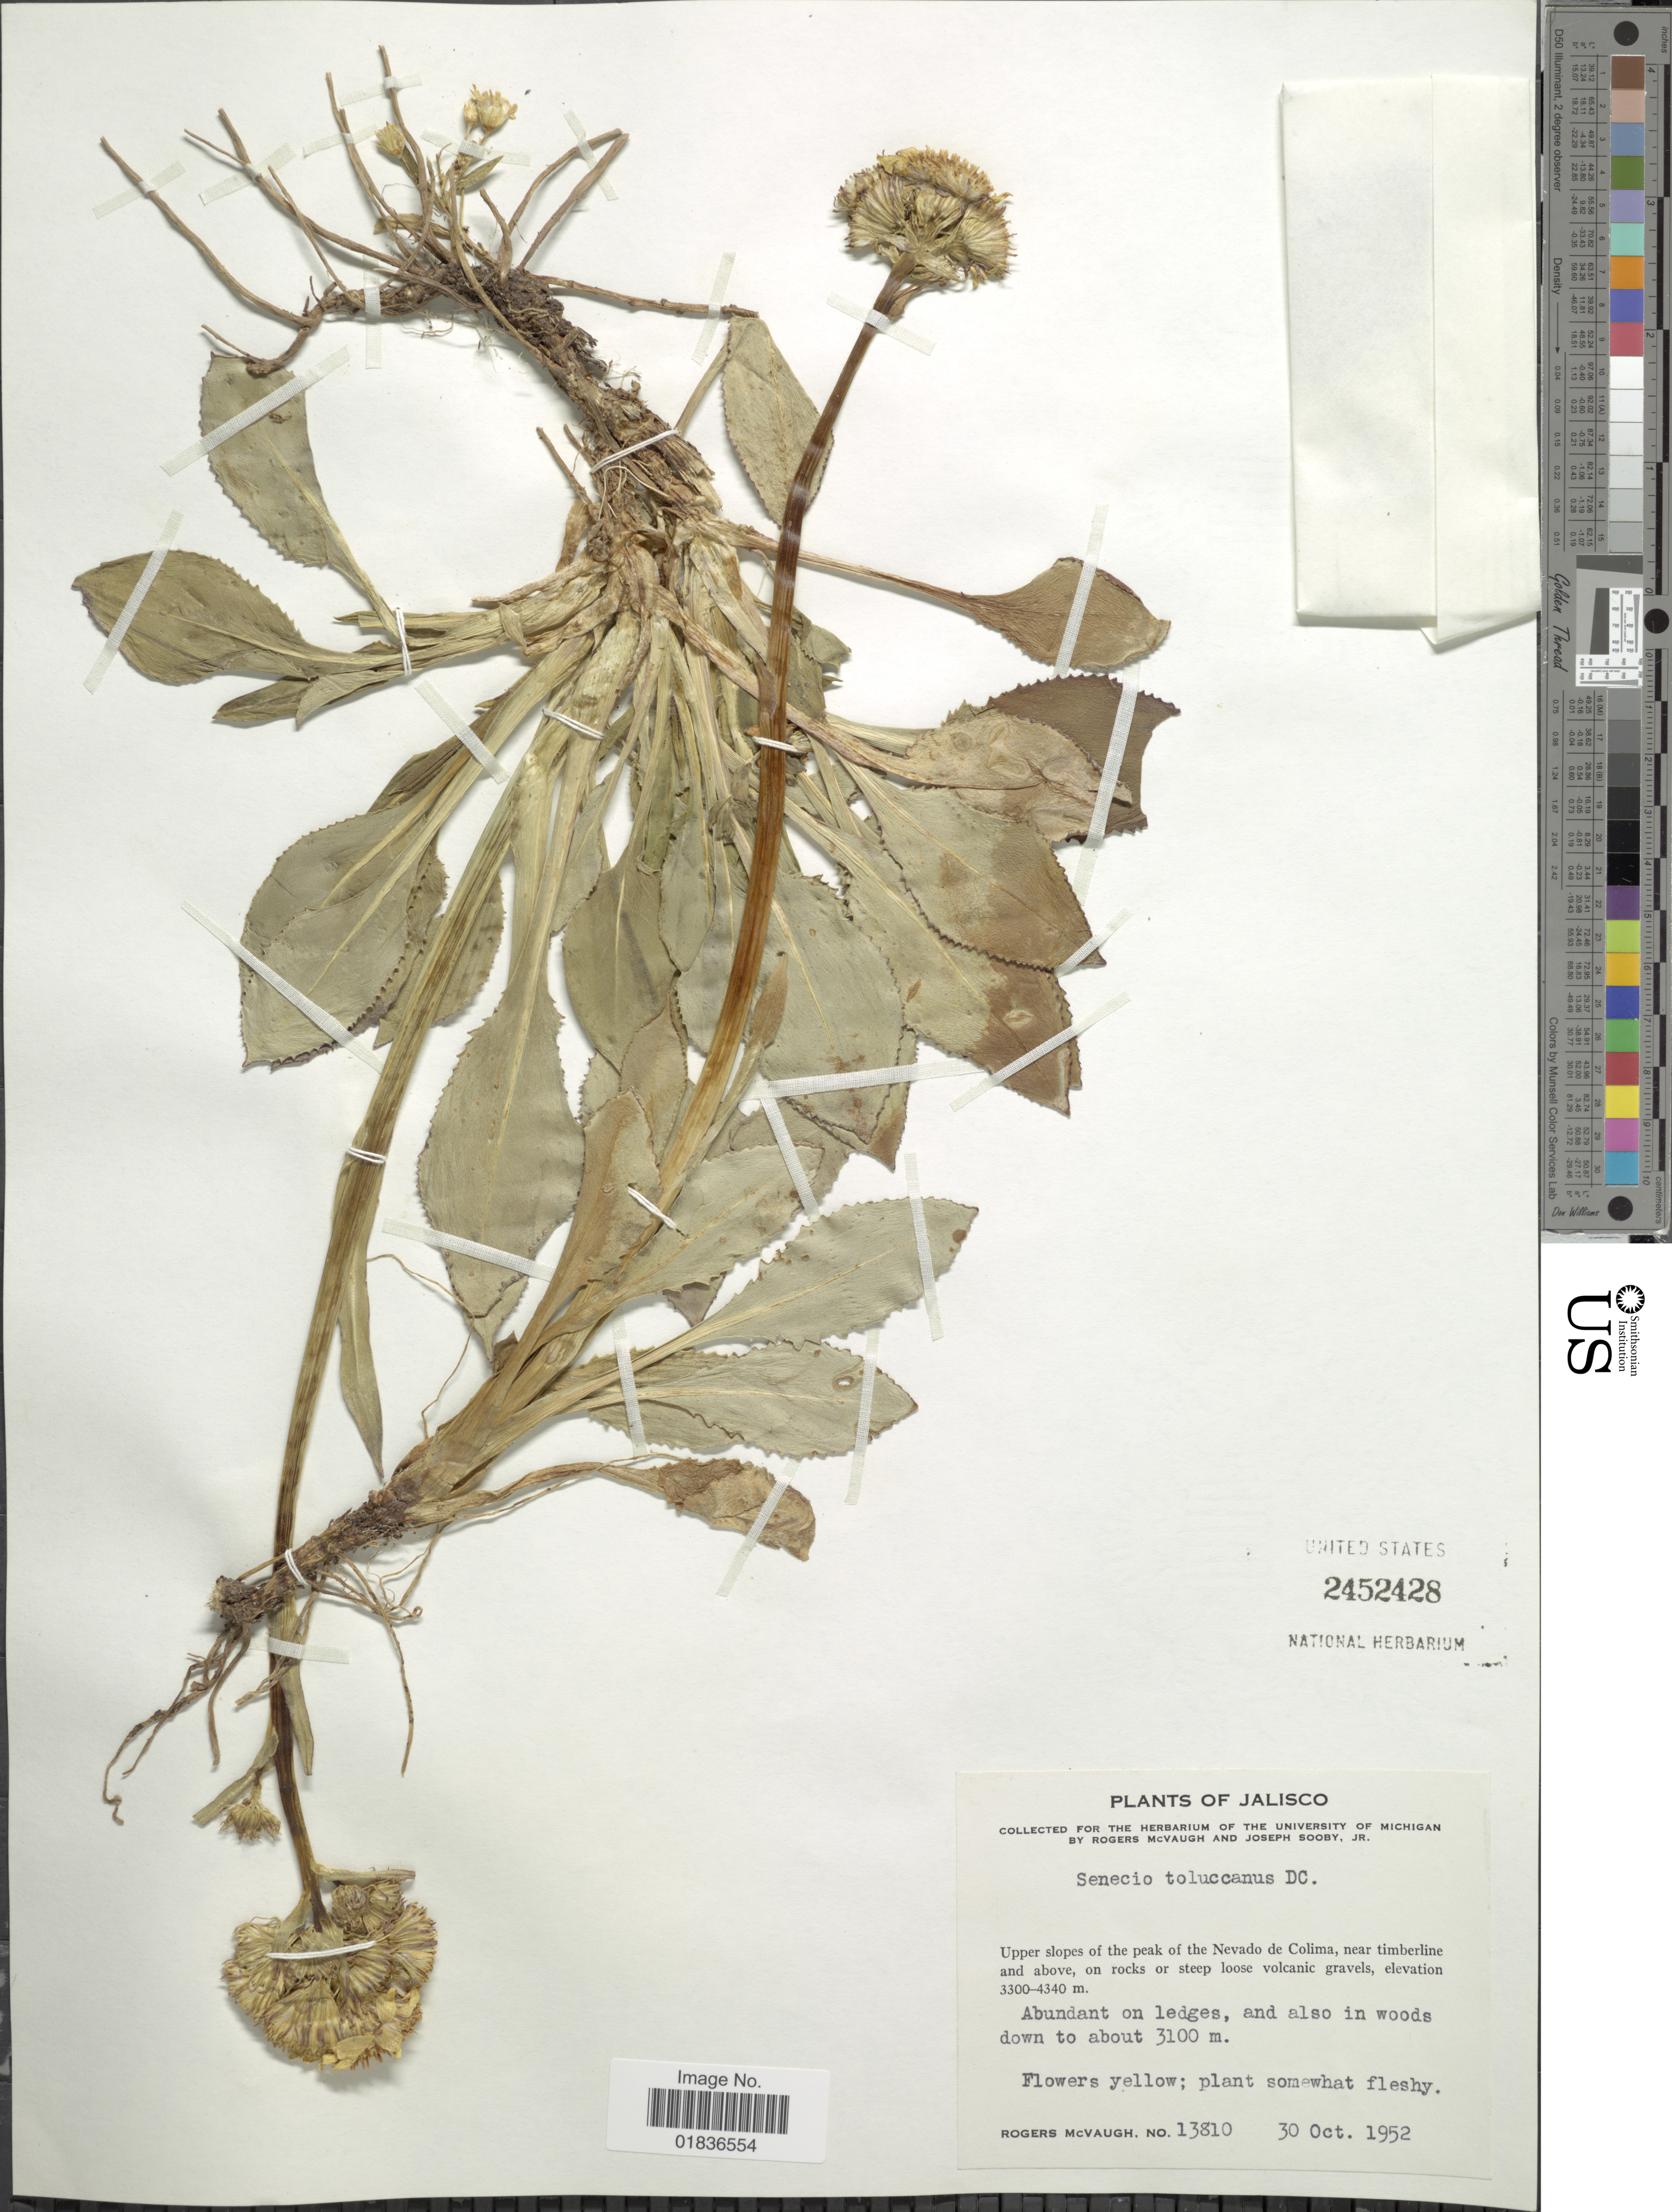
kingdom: Plantae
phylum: Tracheophyta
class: Magnoliopsida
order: Asterales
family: Asteraceae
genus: Senecio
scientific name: Senecio toluccanus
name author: DC.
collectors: R. McVaugh & J. Sooby Jr.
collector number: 13810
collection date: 1952-10-30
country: Mexico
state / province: Jalisco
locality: Upper slopes of the peak of the Nevado de Colima, near timberline and above, on rocks or steep loose volcanic gravels.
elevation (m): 3100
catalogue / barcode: US 2452428